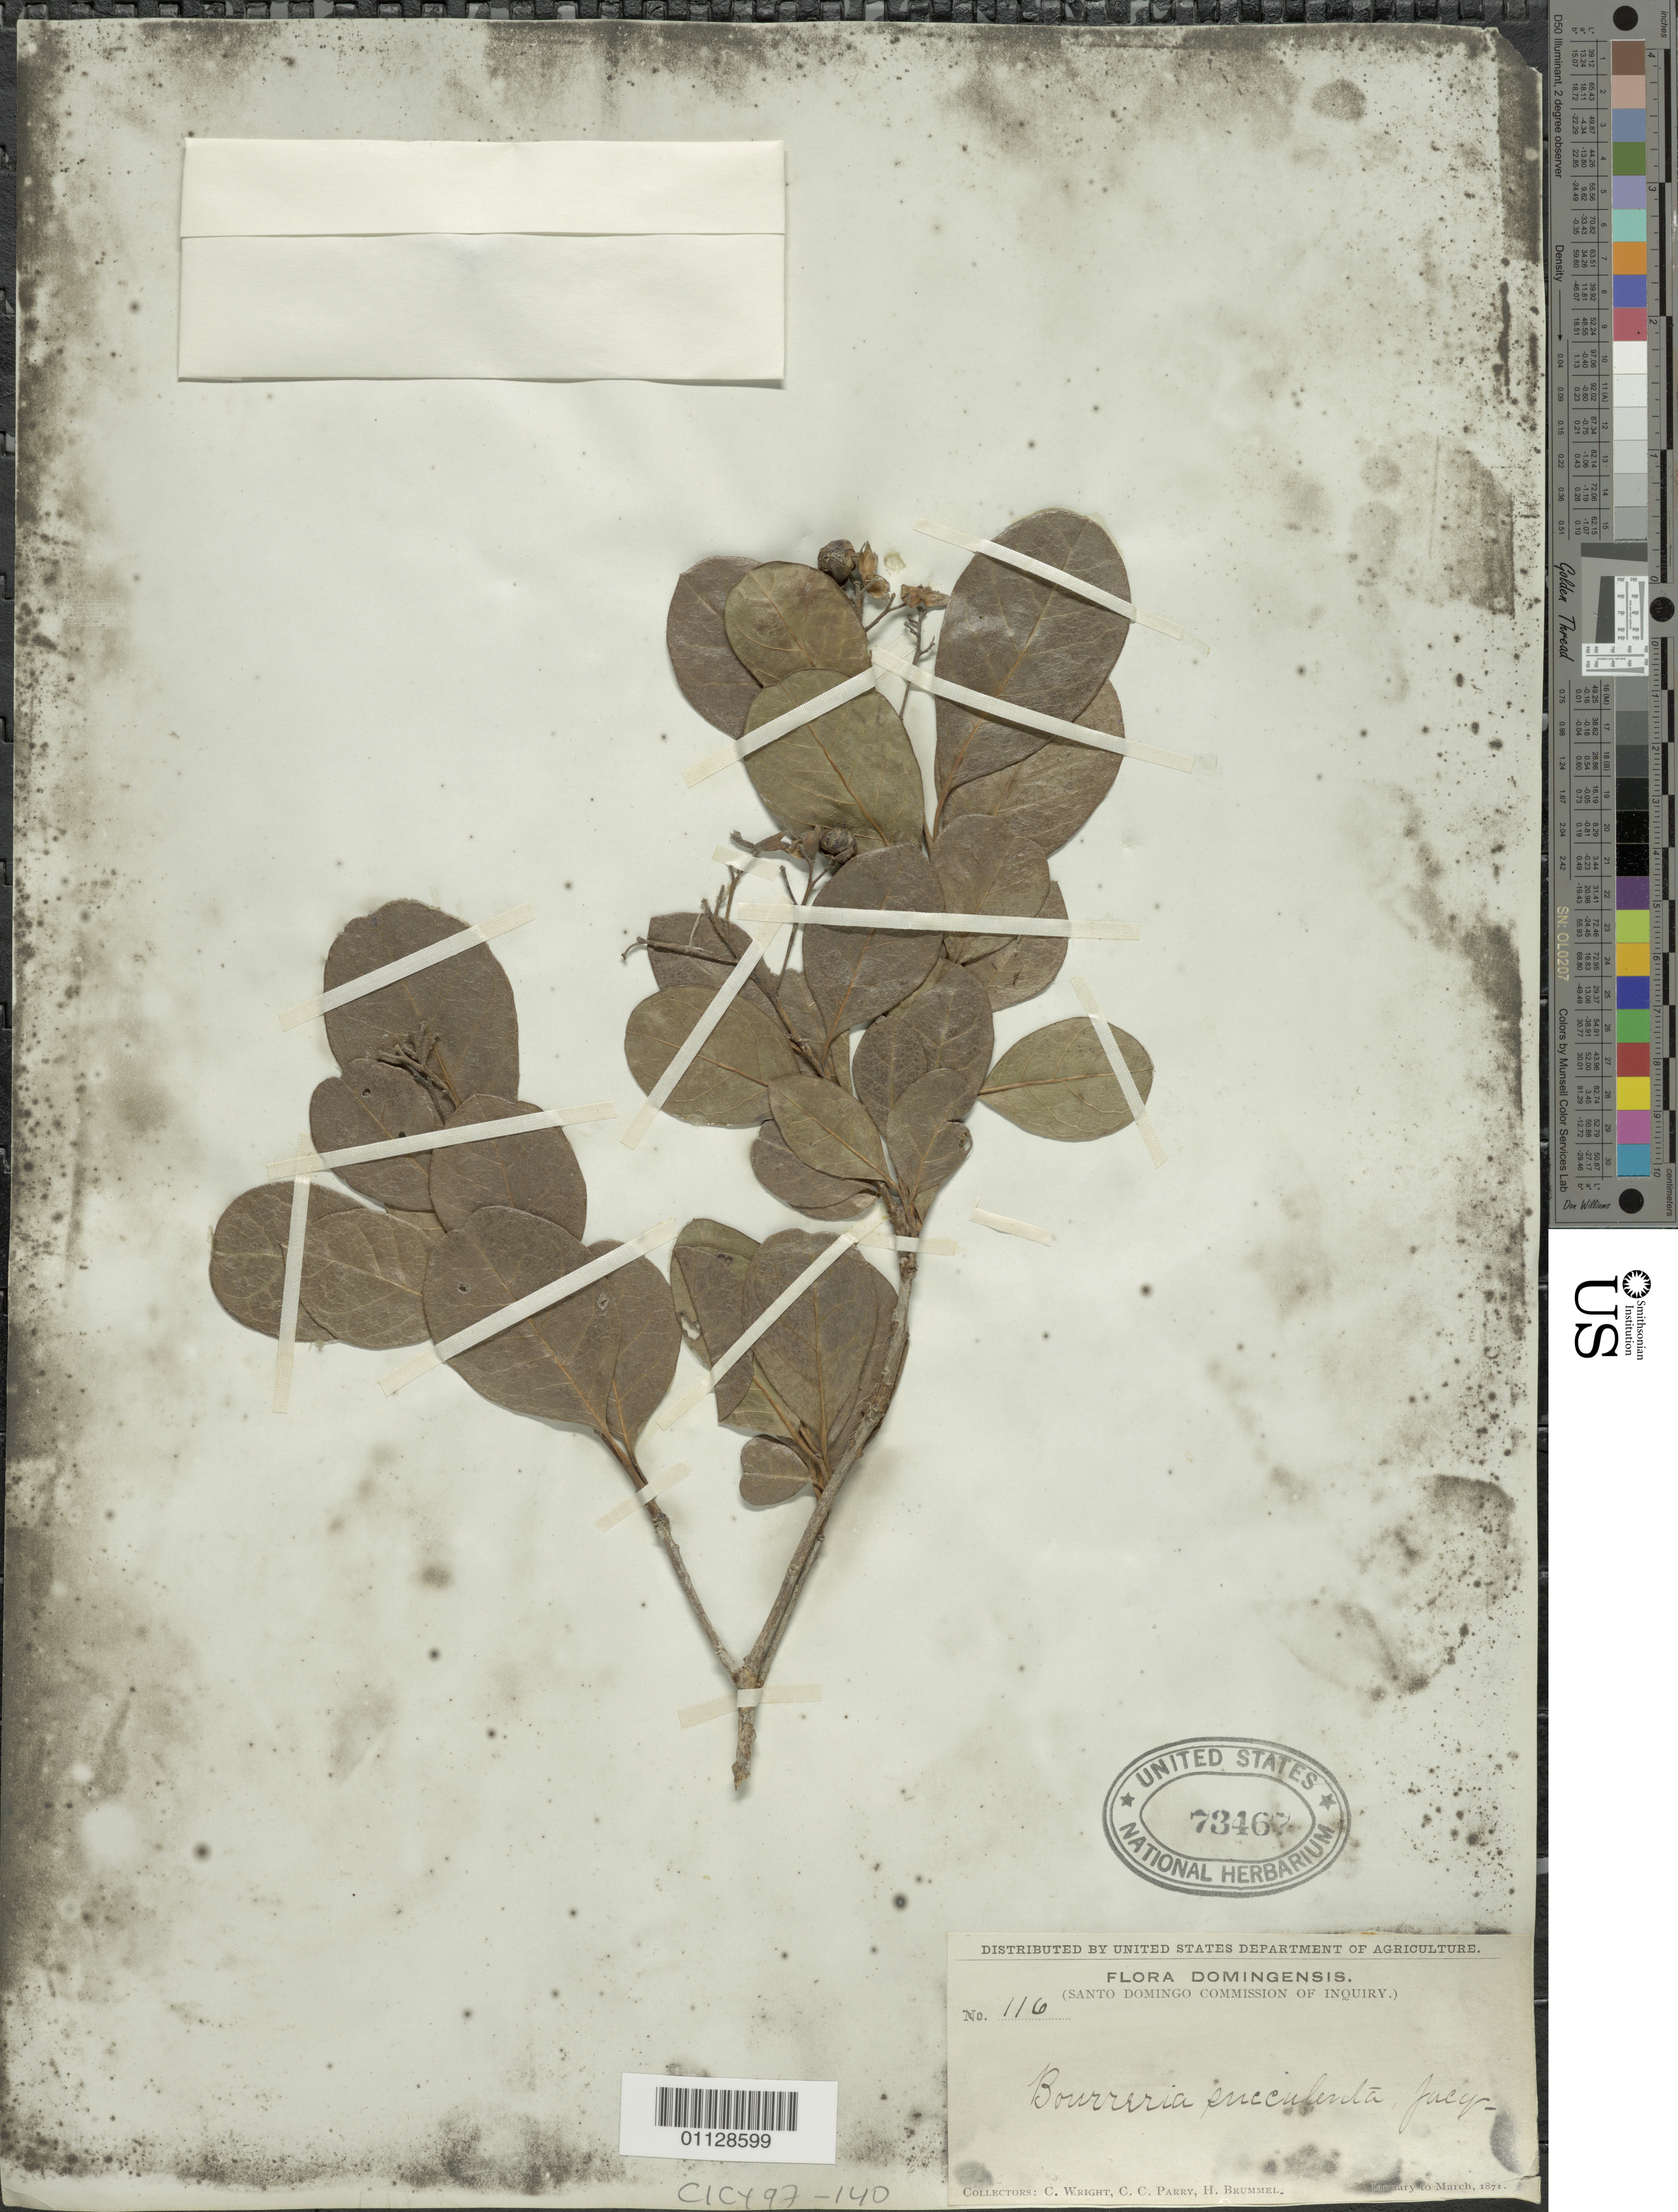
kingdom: Plantae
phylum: Tracheophyta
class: Magnoliopsida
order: Boraginales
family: Ehretiaceae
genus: Bourreria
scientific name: Bourreria succulenta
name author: Jacq.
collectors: C. Wright, C. C. Parry & H. Brummel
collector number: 116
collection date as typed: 01 Jan 1871 to 31 Mar 1871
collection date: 1871-01-01/1871-03-31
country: Dominican Republic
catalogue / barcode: US 73467